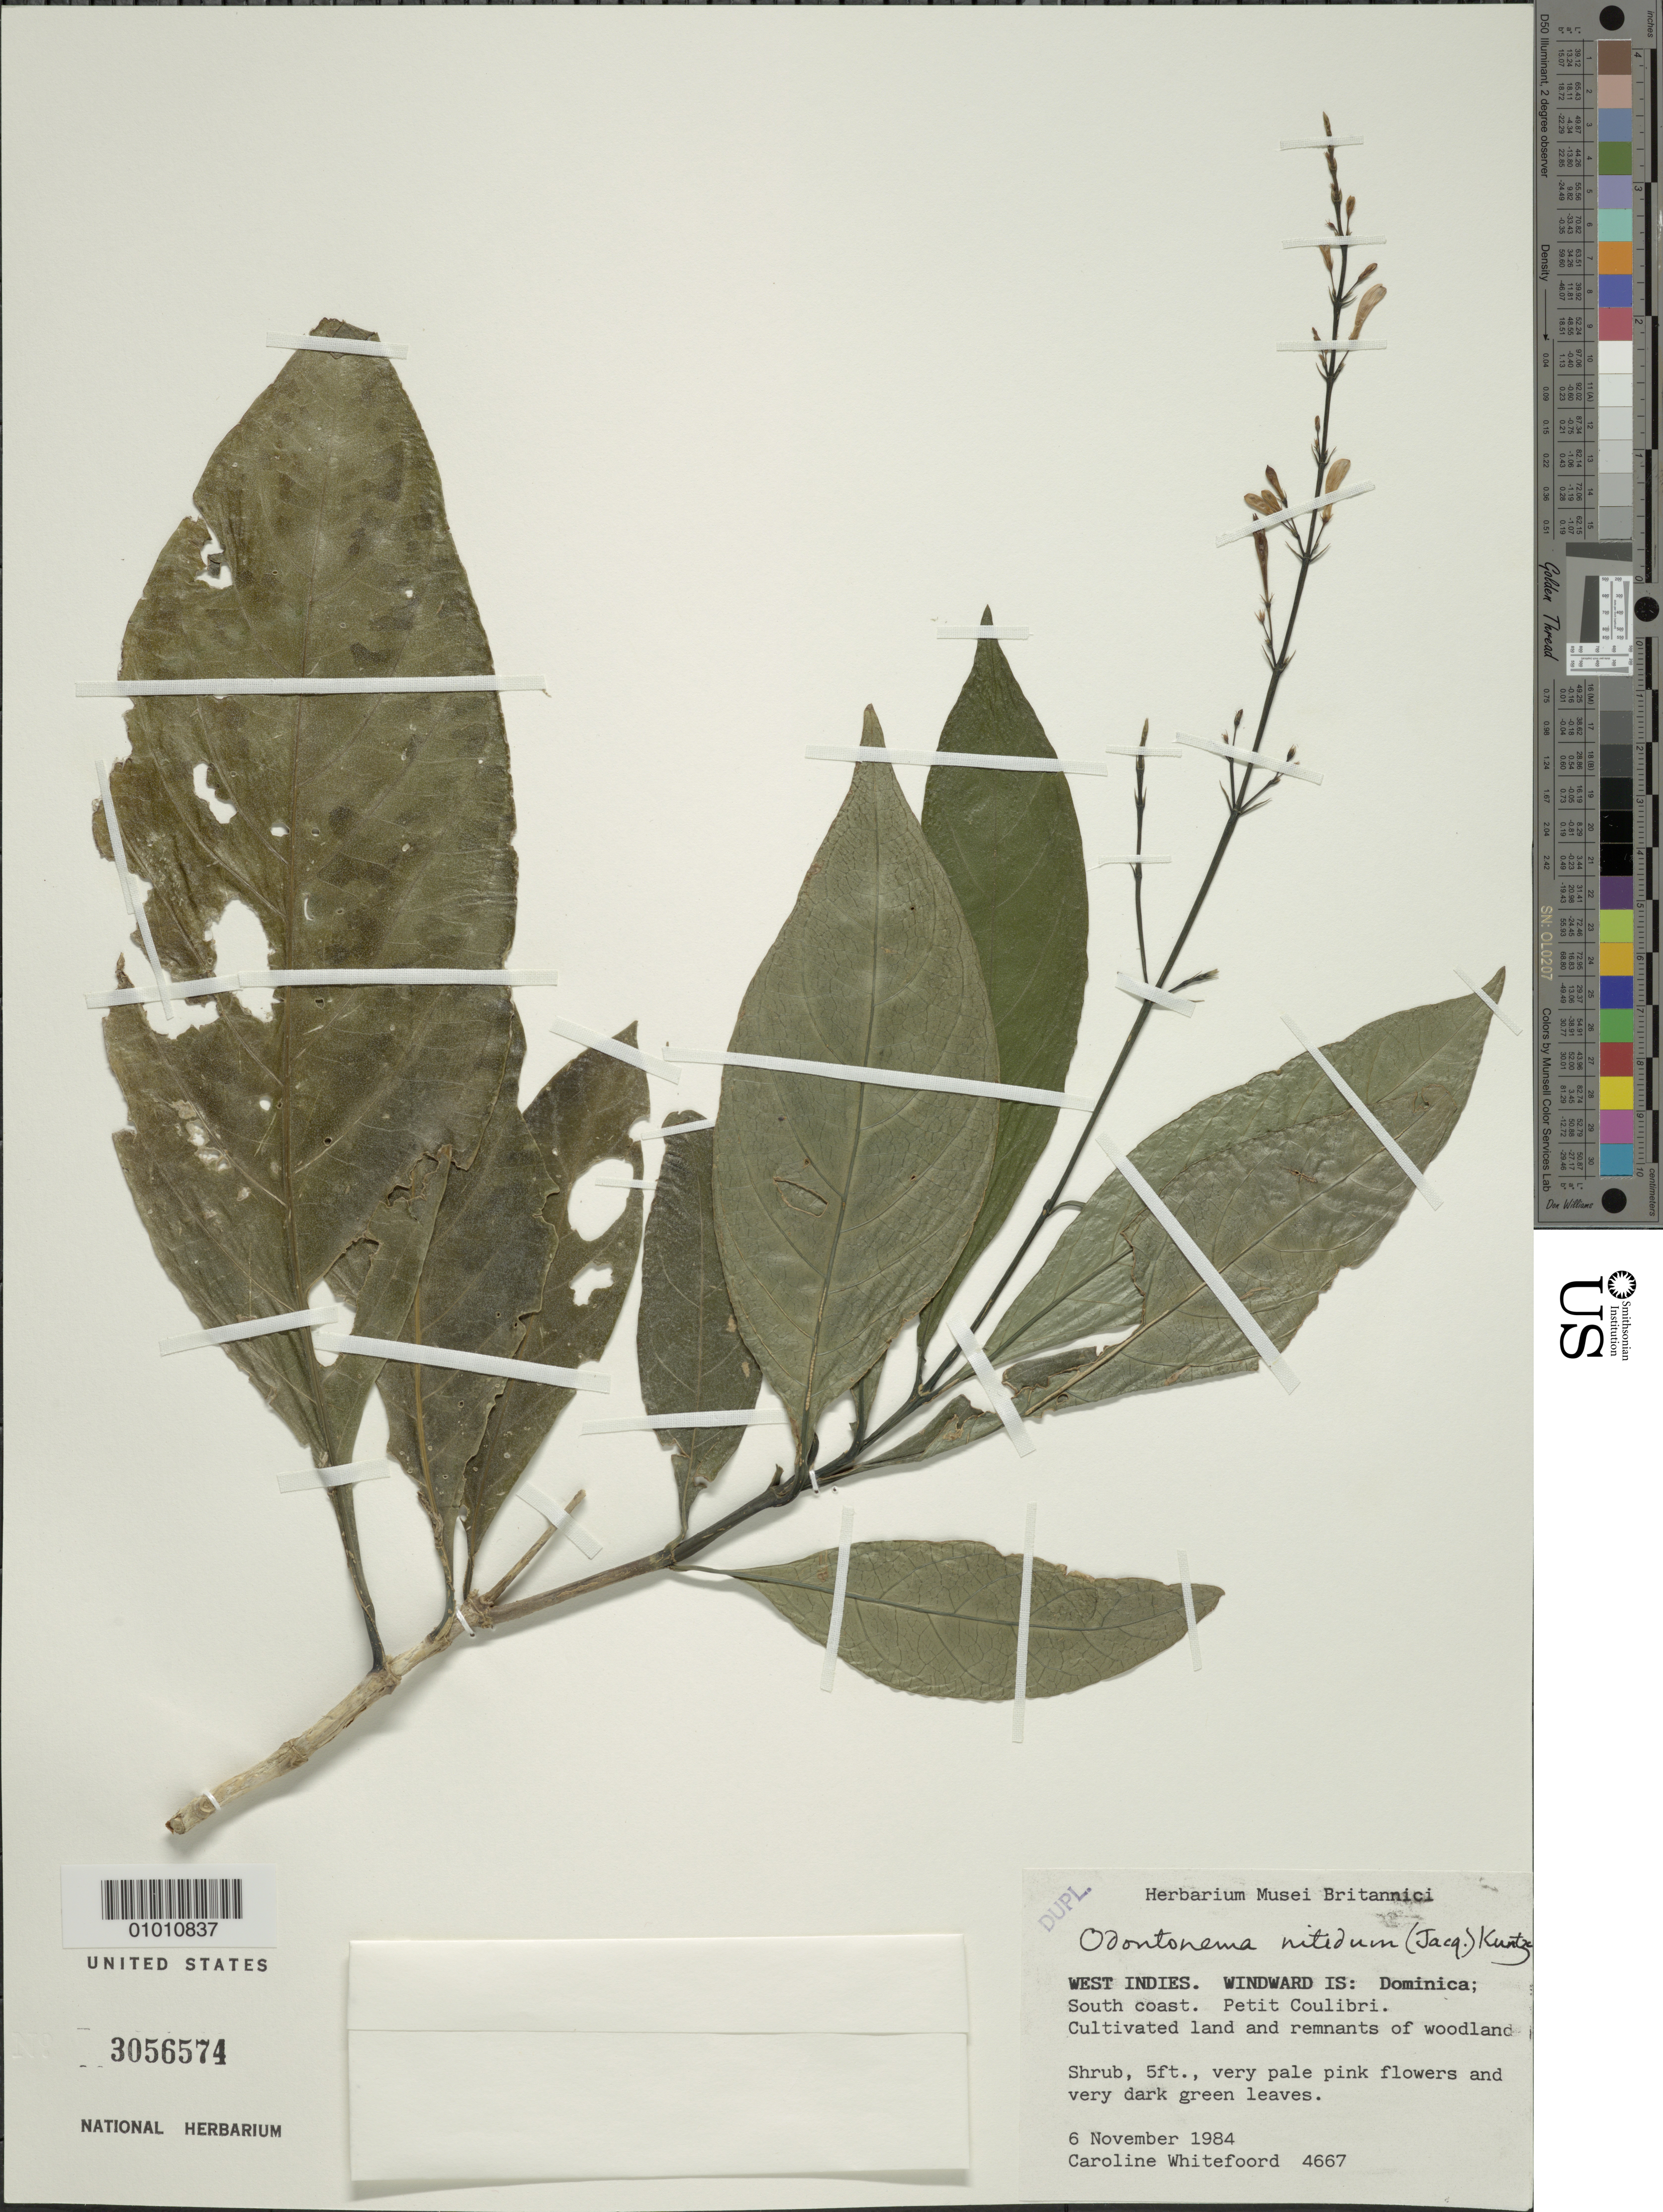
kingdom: Plantae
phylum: Tracheophyta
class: Magnoliopsida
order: Lamiales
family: Acanthaceae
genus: Odontonema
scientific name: Odontonema nitidum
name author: (Jacq.) Kuntze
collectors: C. Whitefoord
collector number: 4667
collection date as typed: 06 Nov 1984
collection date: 1984-11-06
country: Dominica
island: Dominica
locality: South coast, Petit Coulibri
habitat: Cultivated land and remnants of woodland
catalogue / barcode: US 3056574